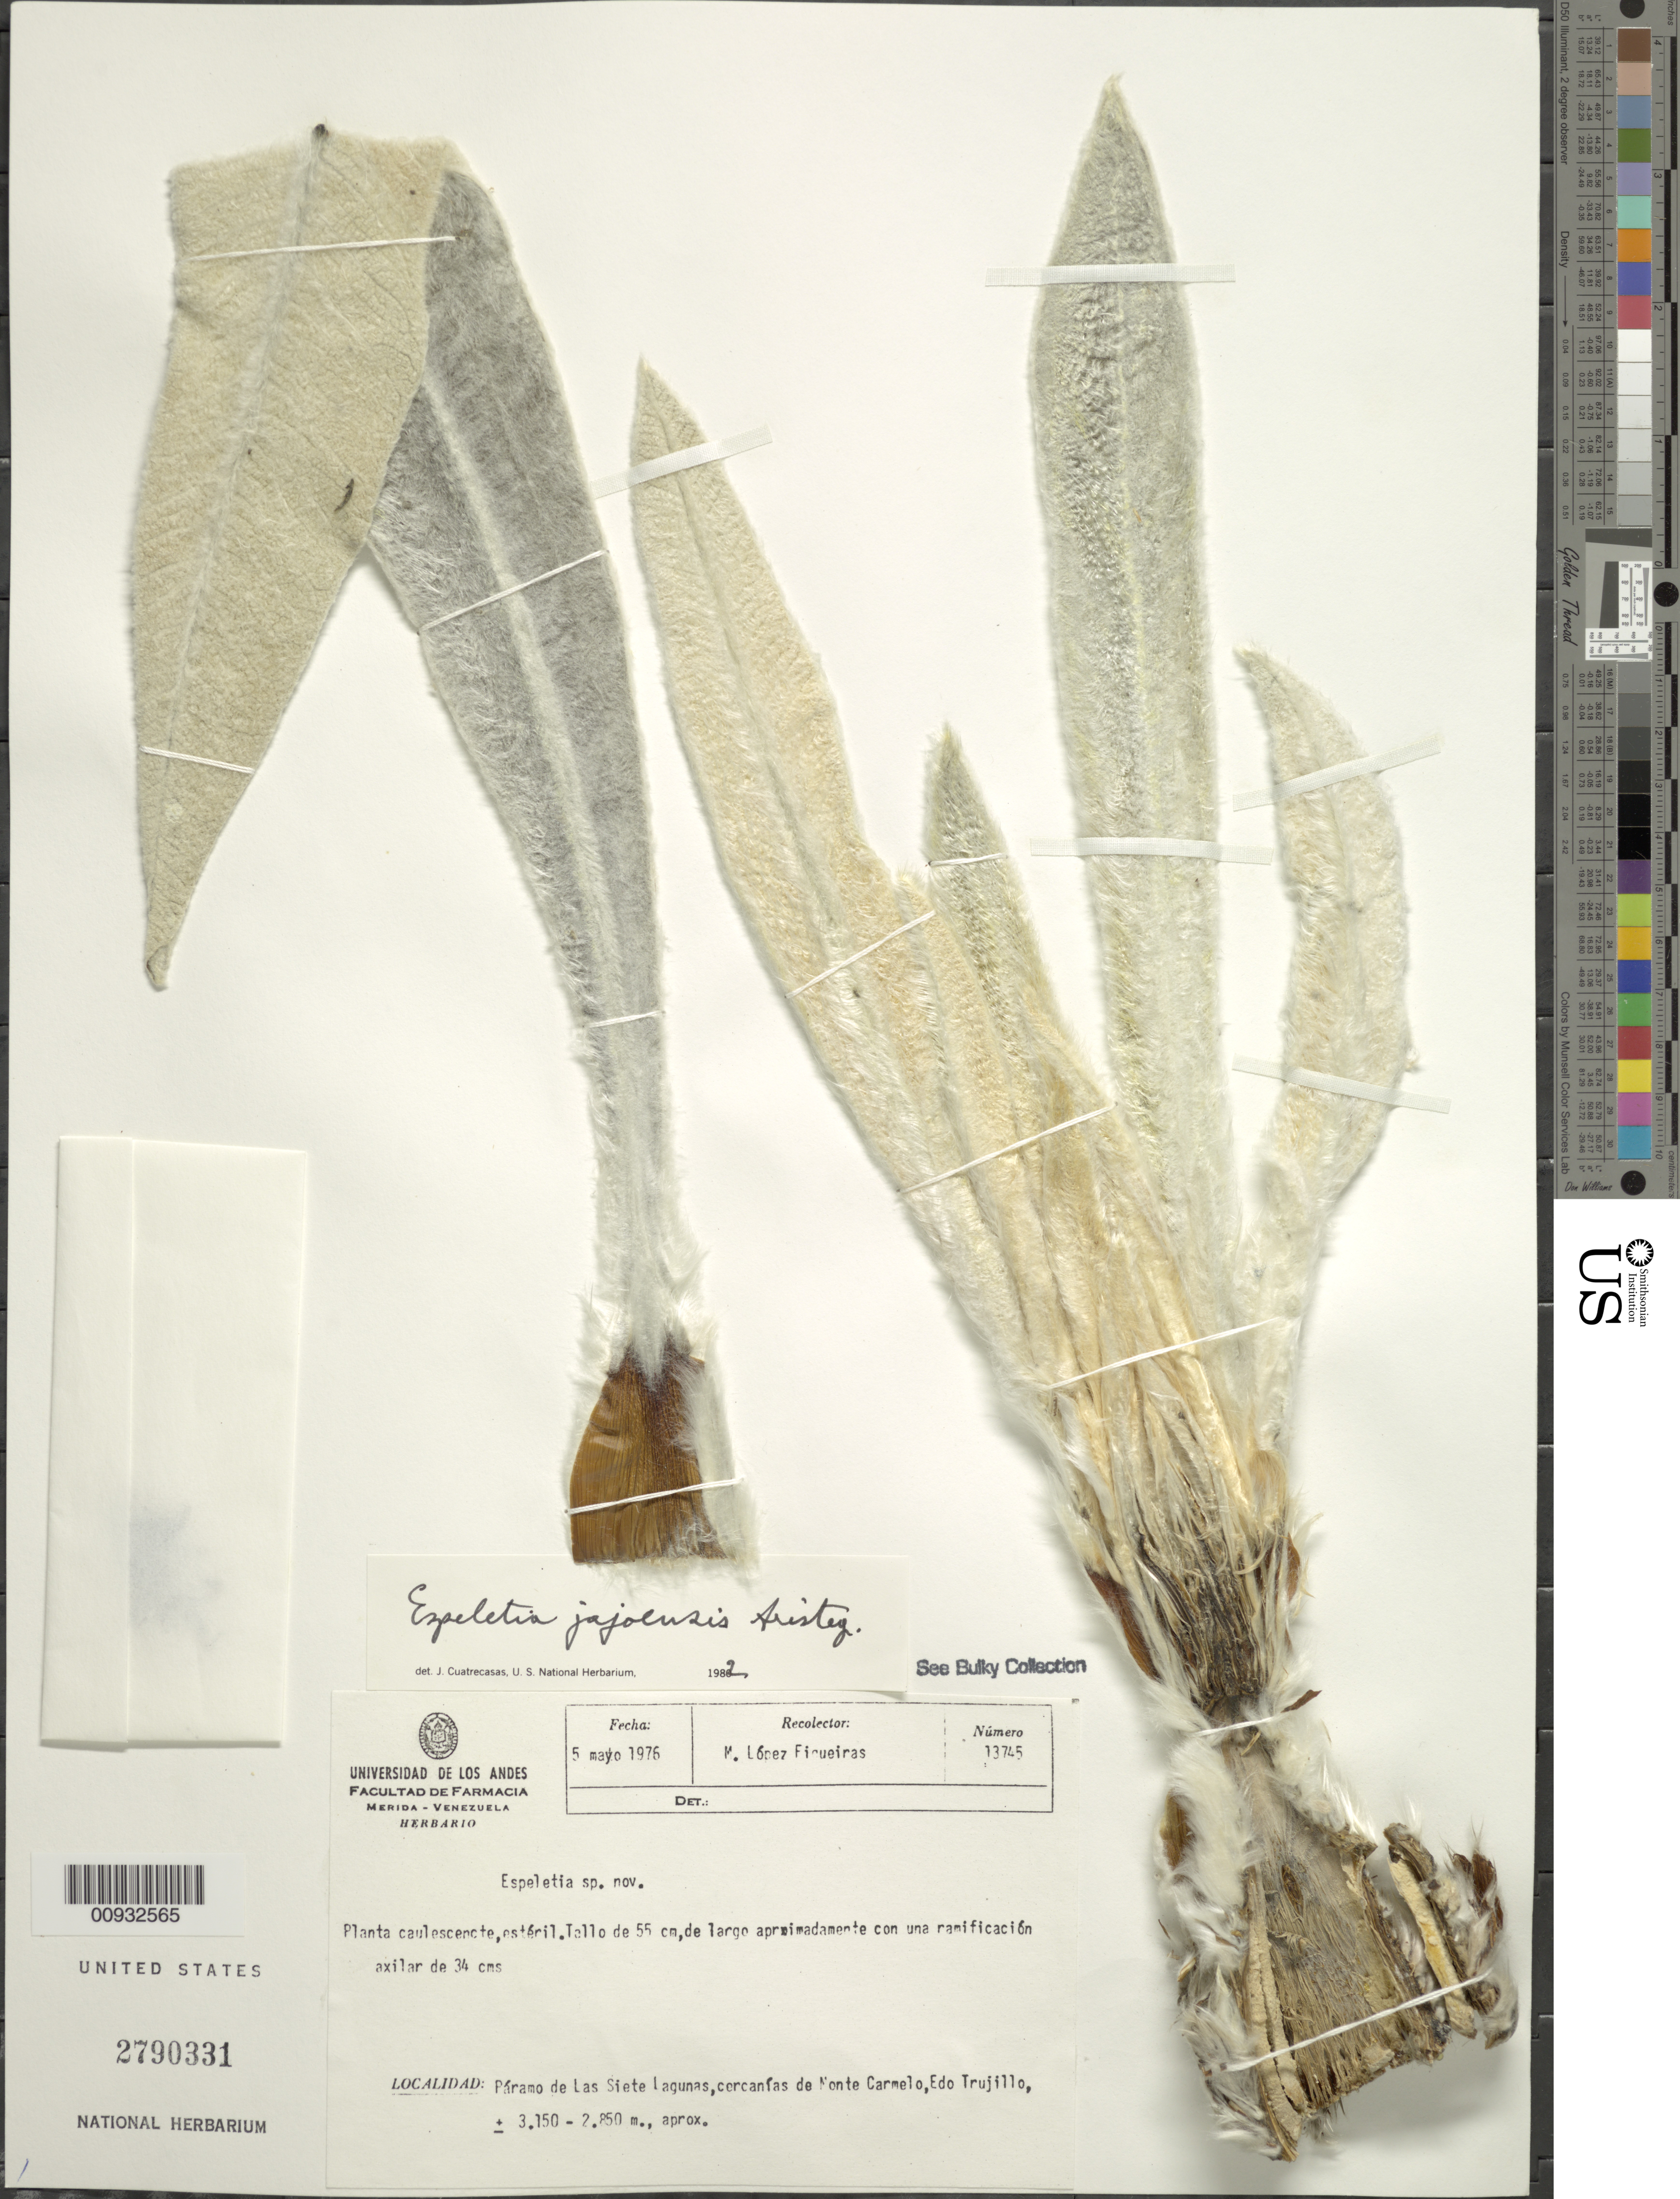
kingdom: Plantae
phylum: Tracheophyta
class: Magnoliopsida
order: Asterales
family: Asteraceae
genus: Espeletia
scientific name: Espeletia jajoensis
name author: Aristeg.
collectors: M. López Figueiras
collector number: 13745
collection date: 1976-05-05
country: Venezuela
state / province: Trujillo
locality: Paramo de Las Siete Lagunas, cercanias de Monte Carmelo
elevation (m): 2850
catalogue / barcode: US 2790331